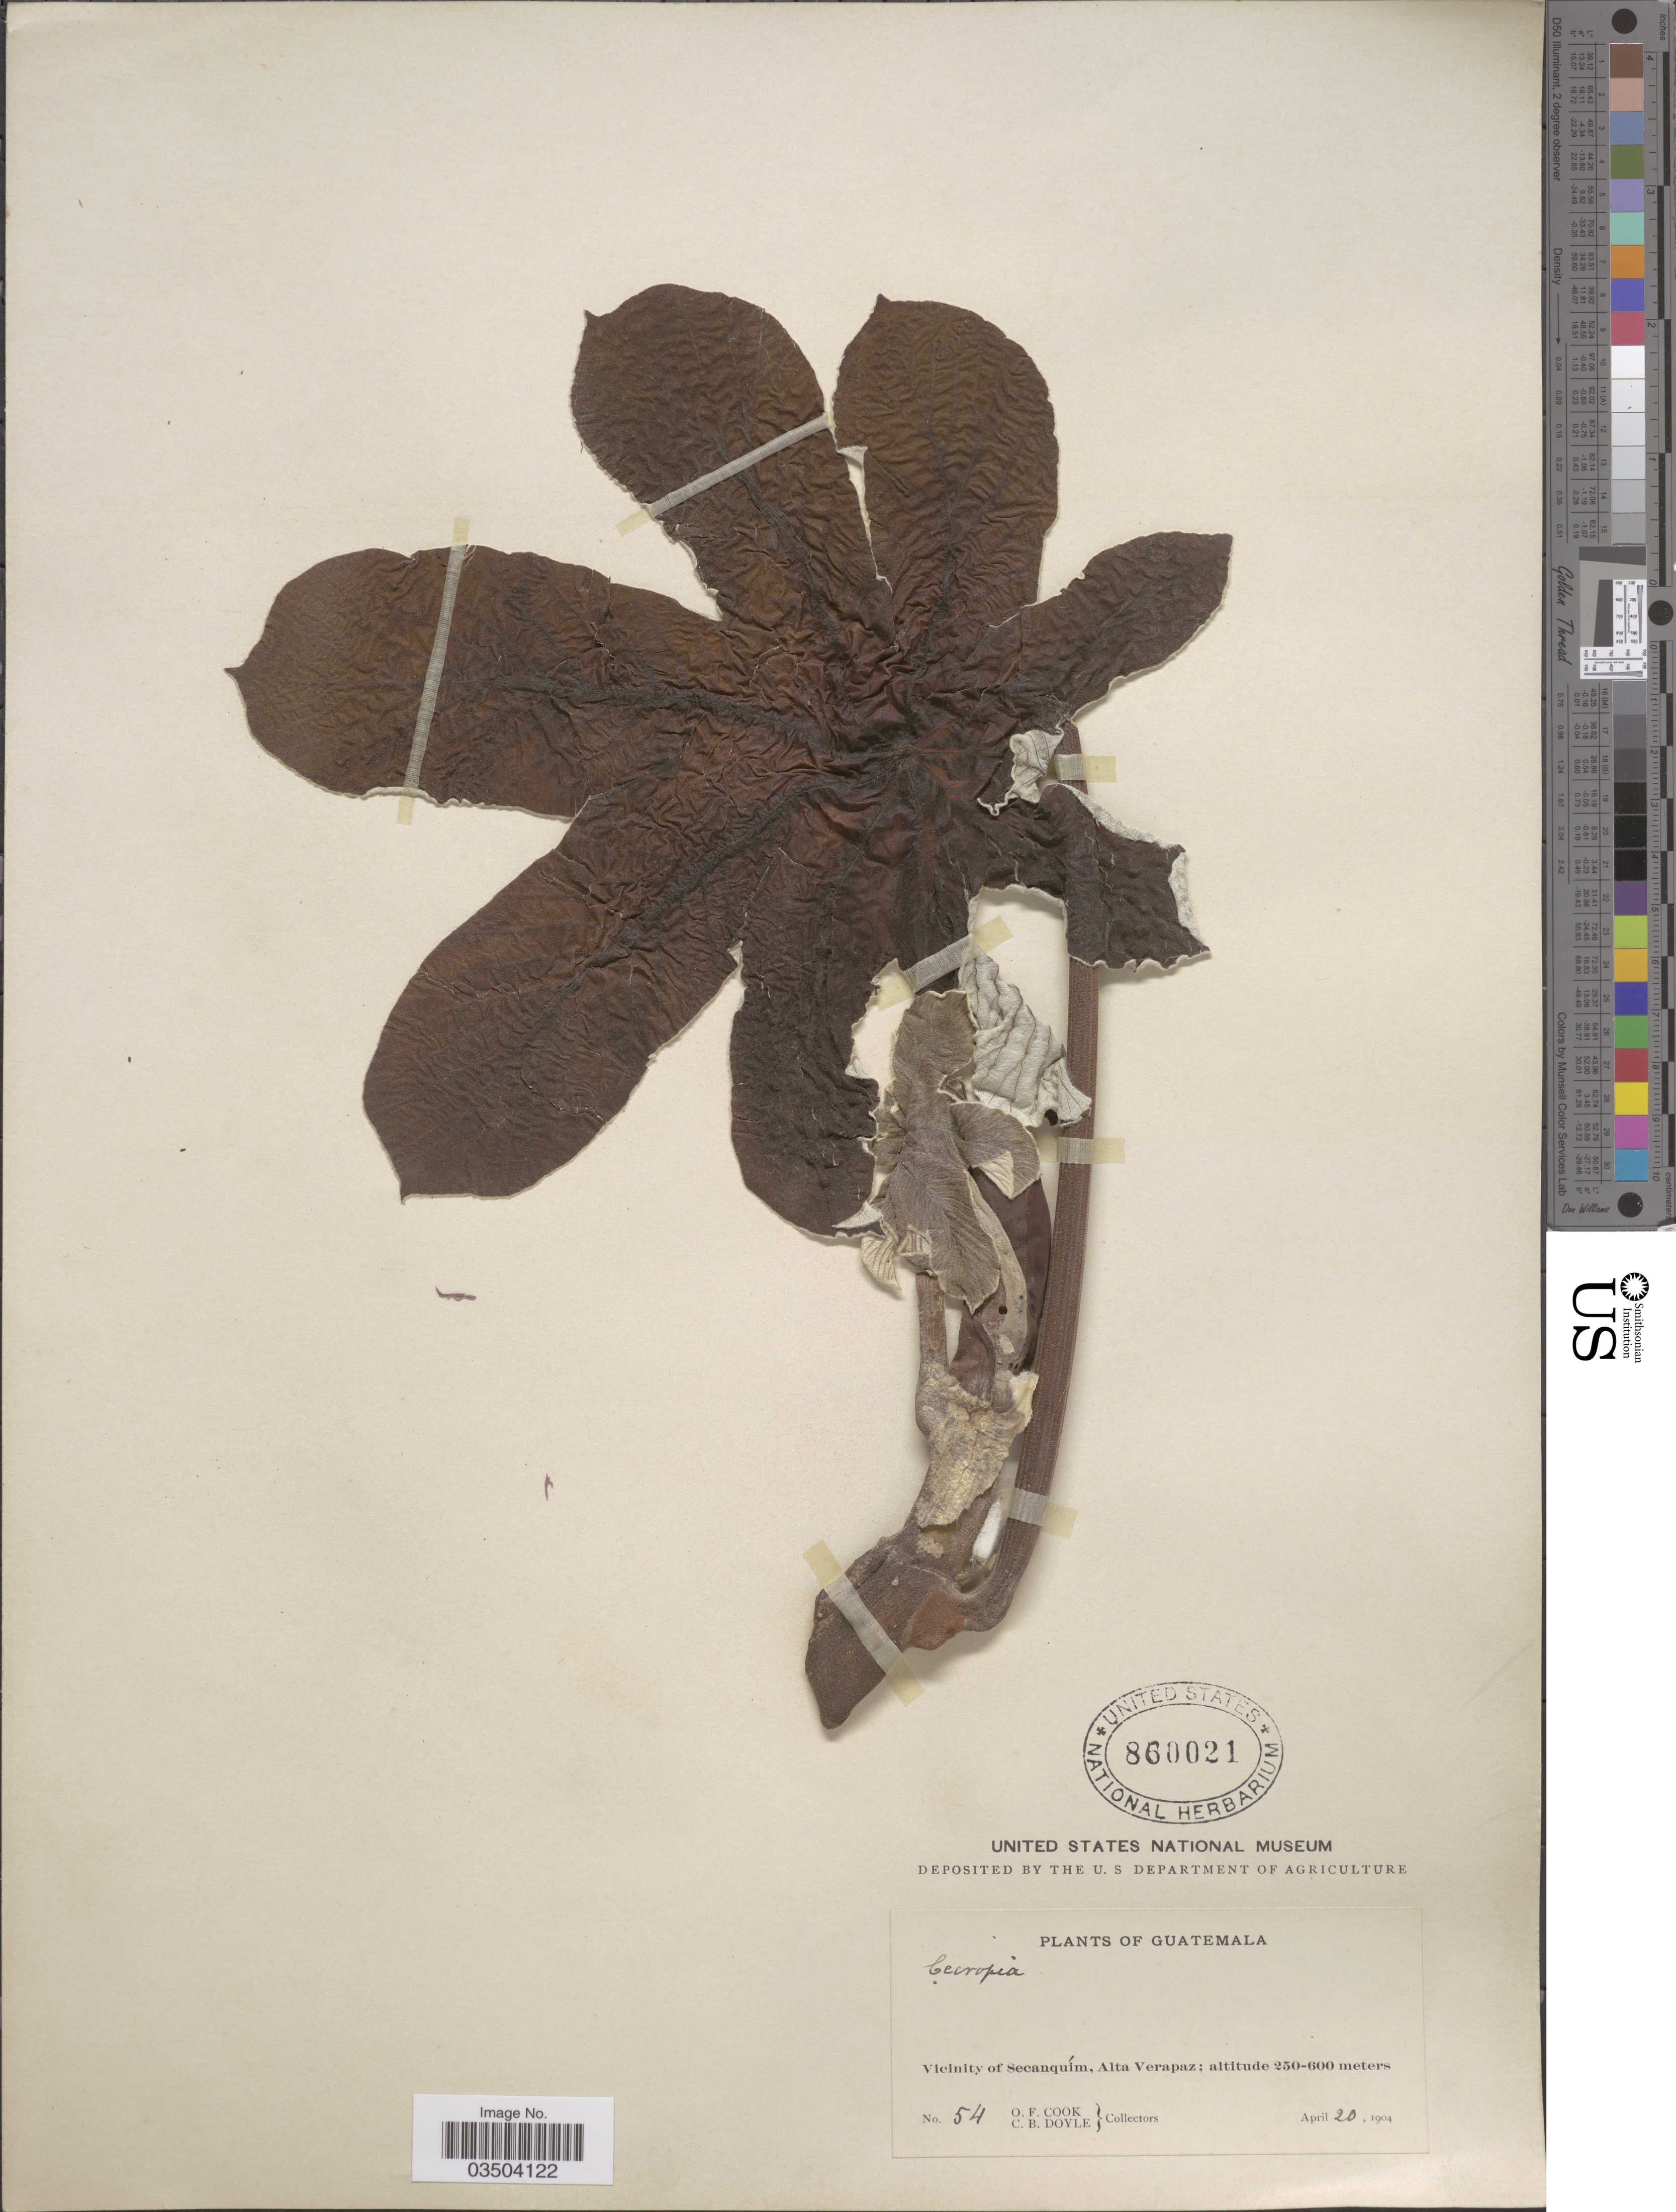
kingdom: Plantae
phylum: Tracheophyta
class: Magnoliopsida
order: Rosales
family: Urticaceae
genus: Cecropia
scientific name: Cecropia peltata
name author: L.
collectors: O. F. Cook & C. Doyle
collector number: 54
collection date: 1904-04-20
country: Guatemala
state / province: Alta Verapaz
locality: Vicinity of Secanquím.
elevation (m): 250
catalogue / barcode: US 860021